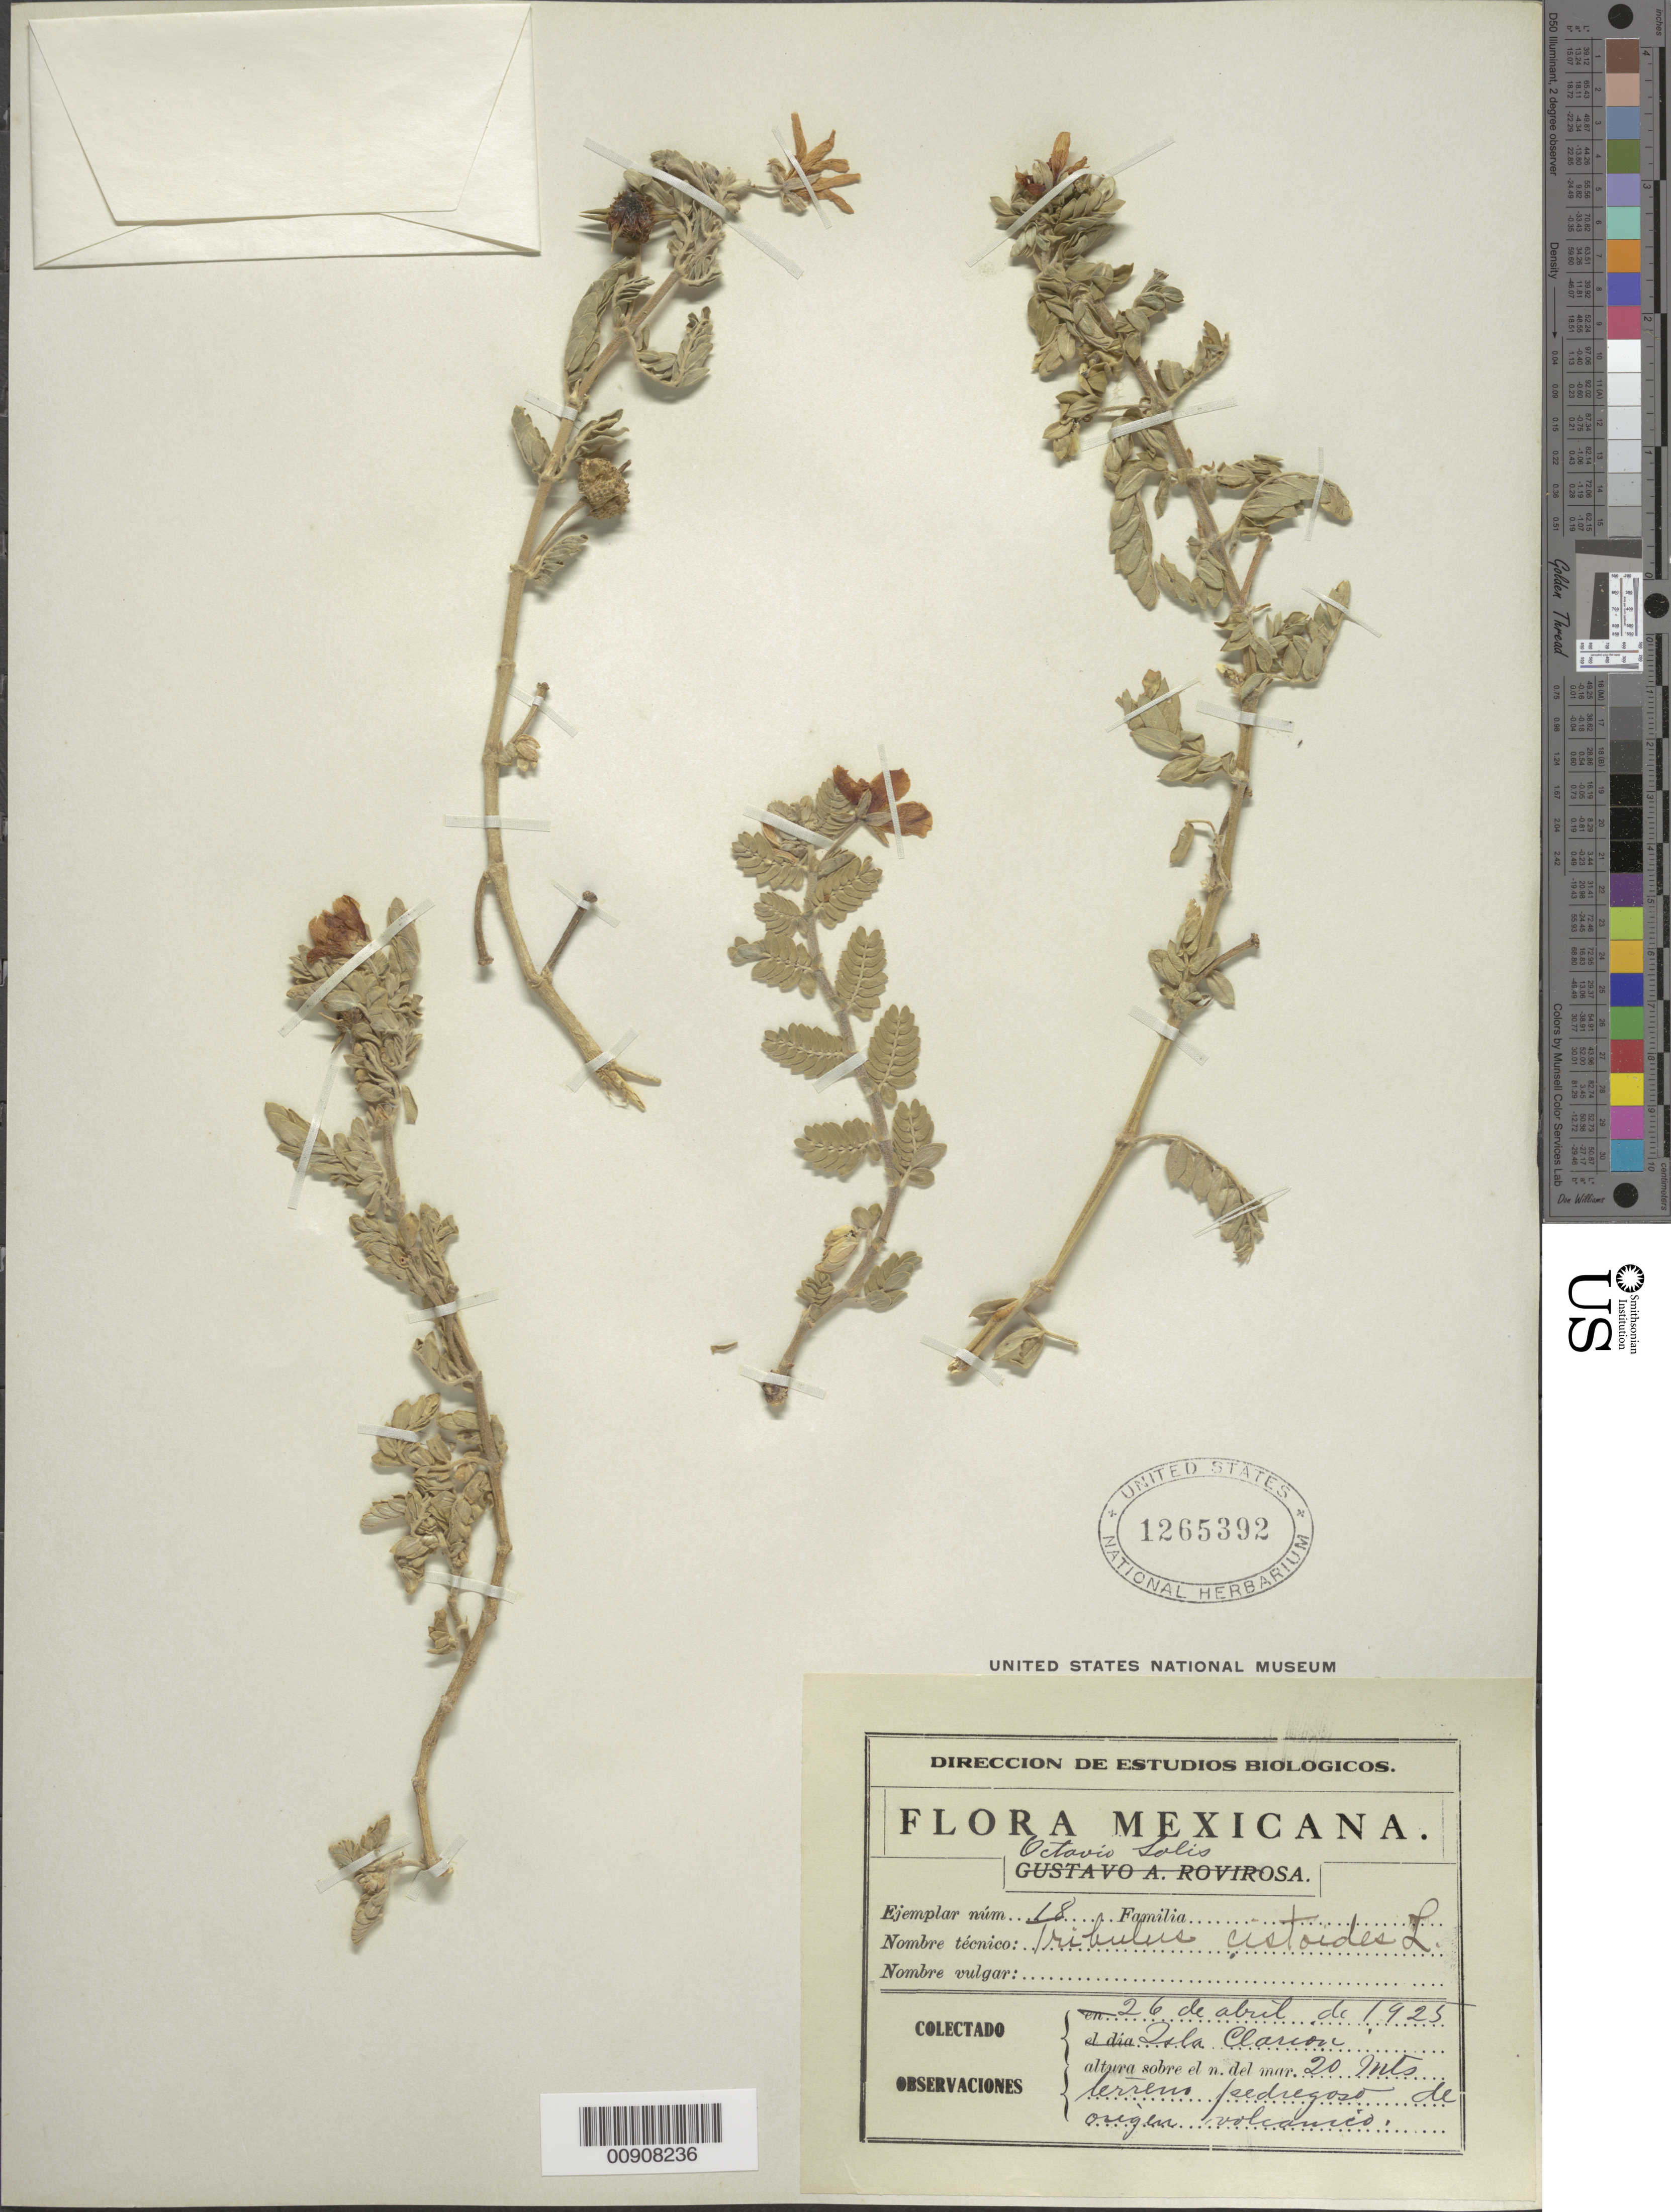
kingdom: Plantae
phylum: Tracheophyta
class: Magnoliopsida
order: Zygophyllales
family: Zygophyllaceae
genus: Tribulus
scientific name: Tribulus cistoides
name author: L.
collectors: O. Solís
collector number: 18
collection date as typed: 26 Apr 1925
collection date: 1925-04-26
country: Mexico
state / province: Colima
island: Clarion I.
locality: Isla Clarión.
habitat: Terreno pedregoso de origen volcánico.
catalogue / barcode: US 1265392